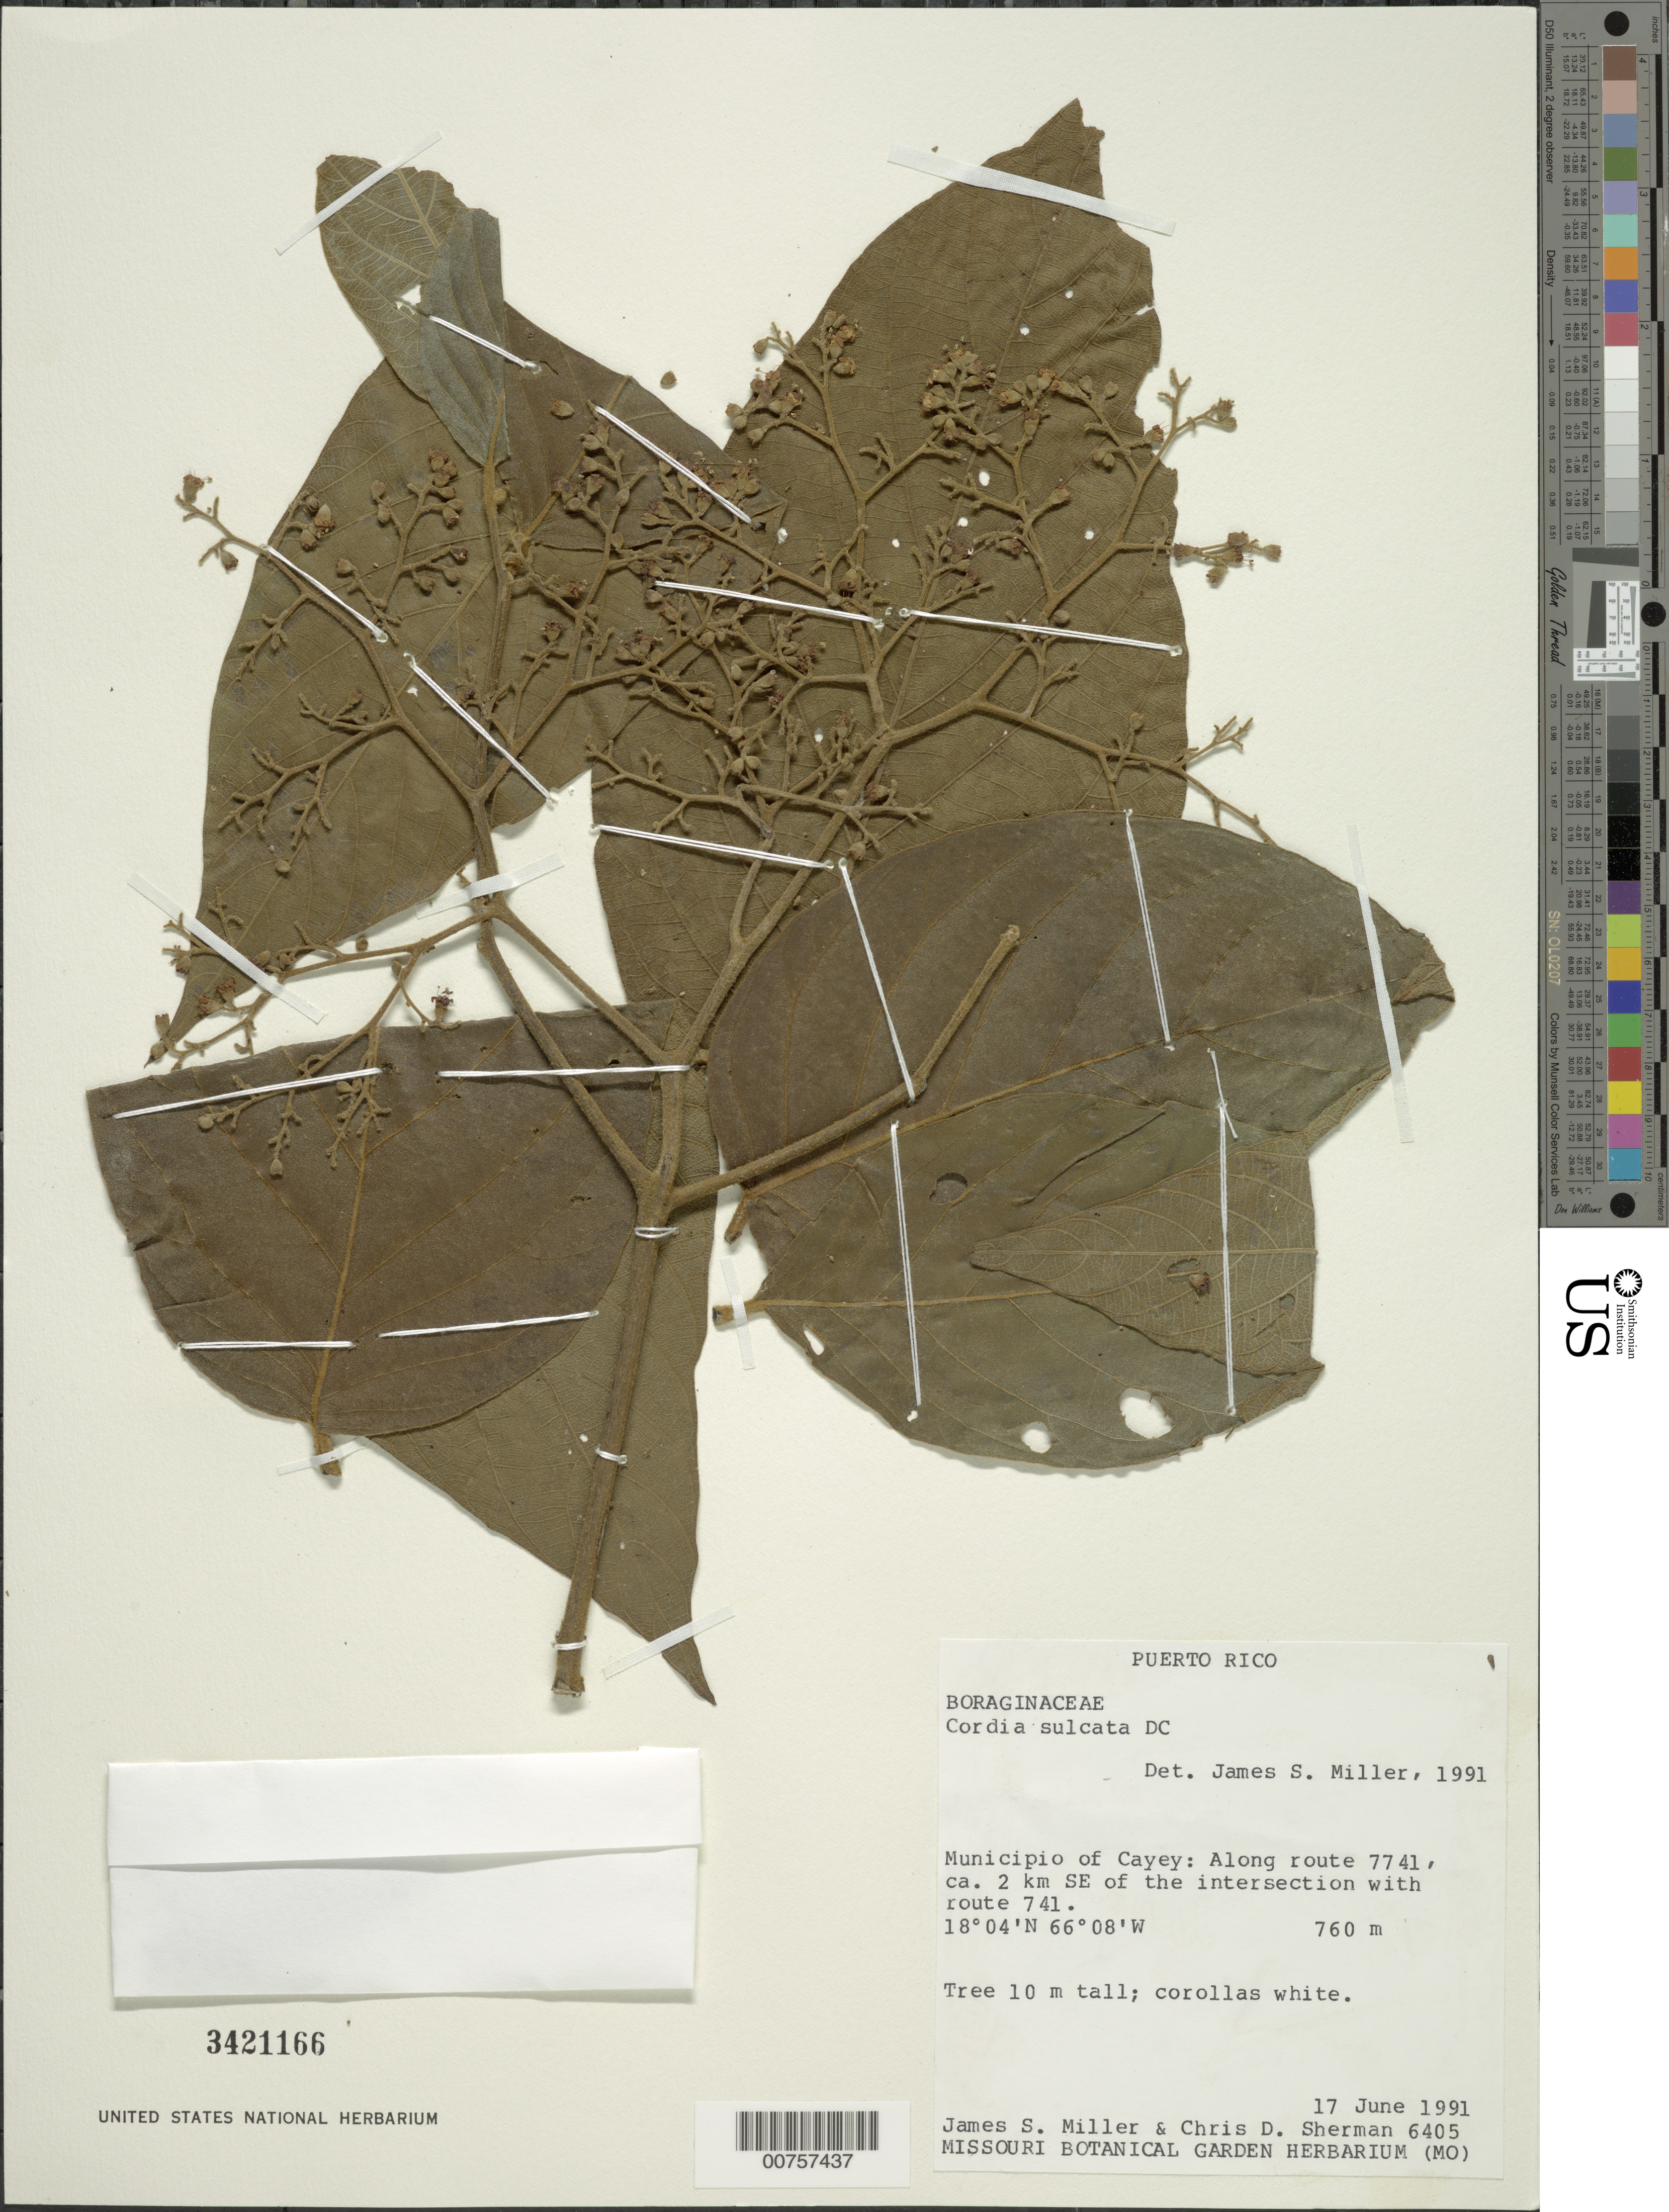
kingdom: Plantae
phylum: Tracheophyta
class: Magnoliopsida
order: Boraginales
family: Cordiaceae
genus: Cordia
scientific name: Cordia sulcata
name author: DC.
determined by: Miller, James S., (MO), Missouri Botanical Garden (UNITED STATES)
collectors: J. S. Miller & C. Sherman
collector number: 6405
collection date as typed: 17 Jun 1991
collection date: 1991-06-17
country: Puerto Rico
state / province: Cayey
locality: Municipio of Cayey: Along route 7741, ca. 2 km SE of the intersection with route 741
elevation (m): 760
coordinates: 18.06666667, -66.13333333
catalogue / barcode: US 3421166